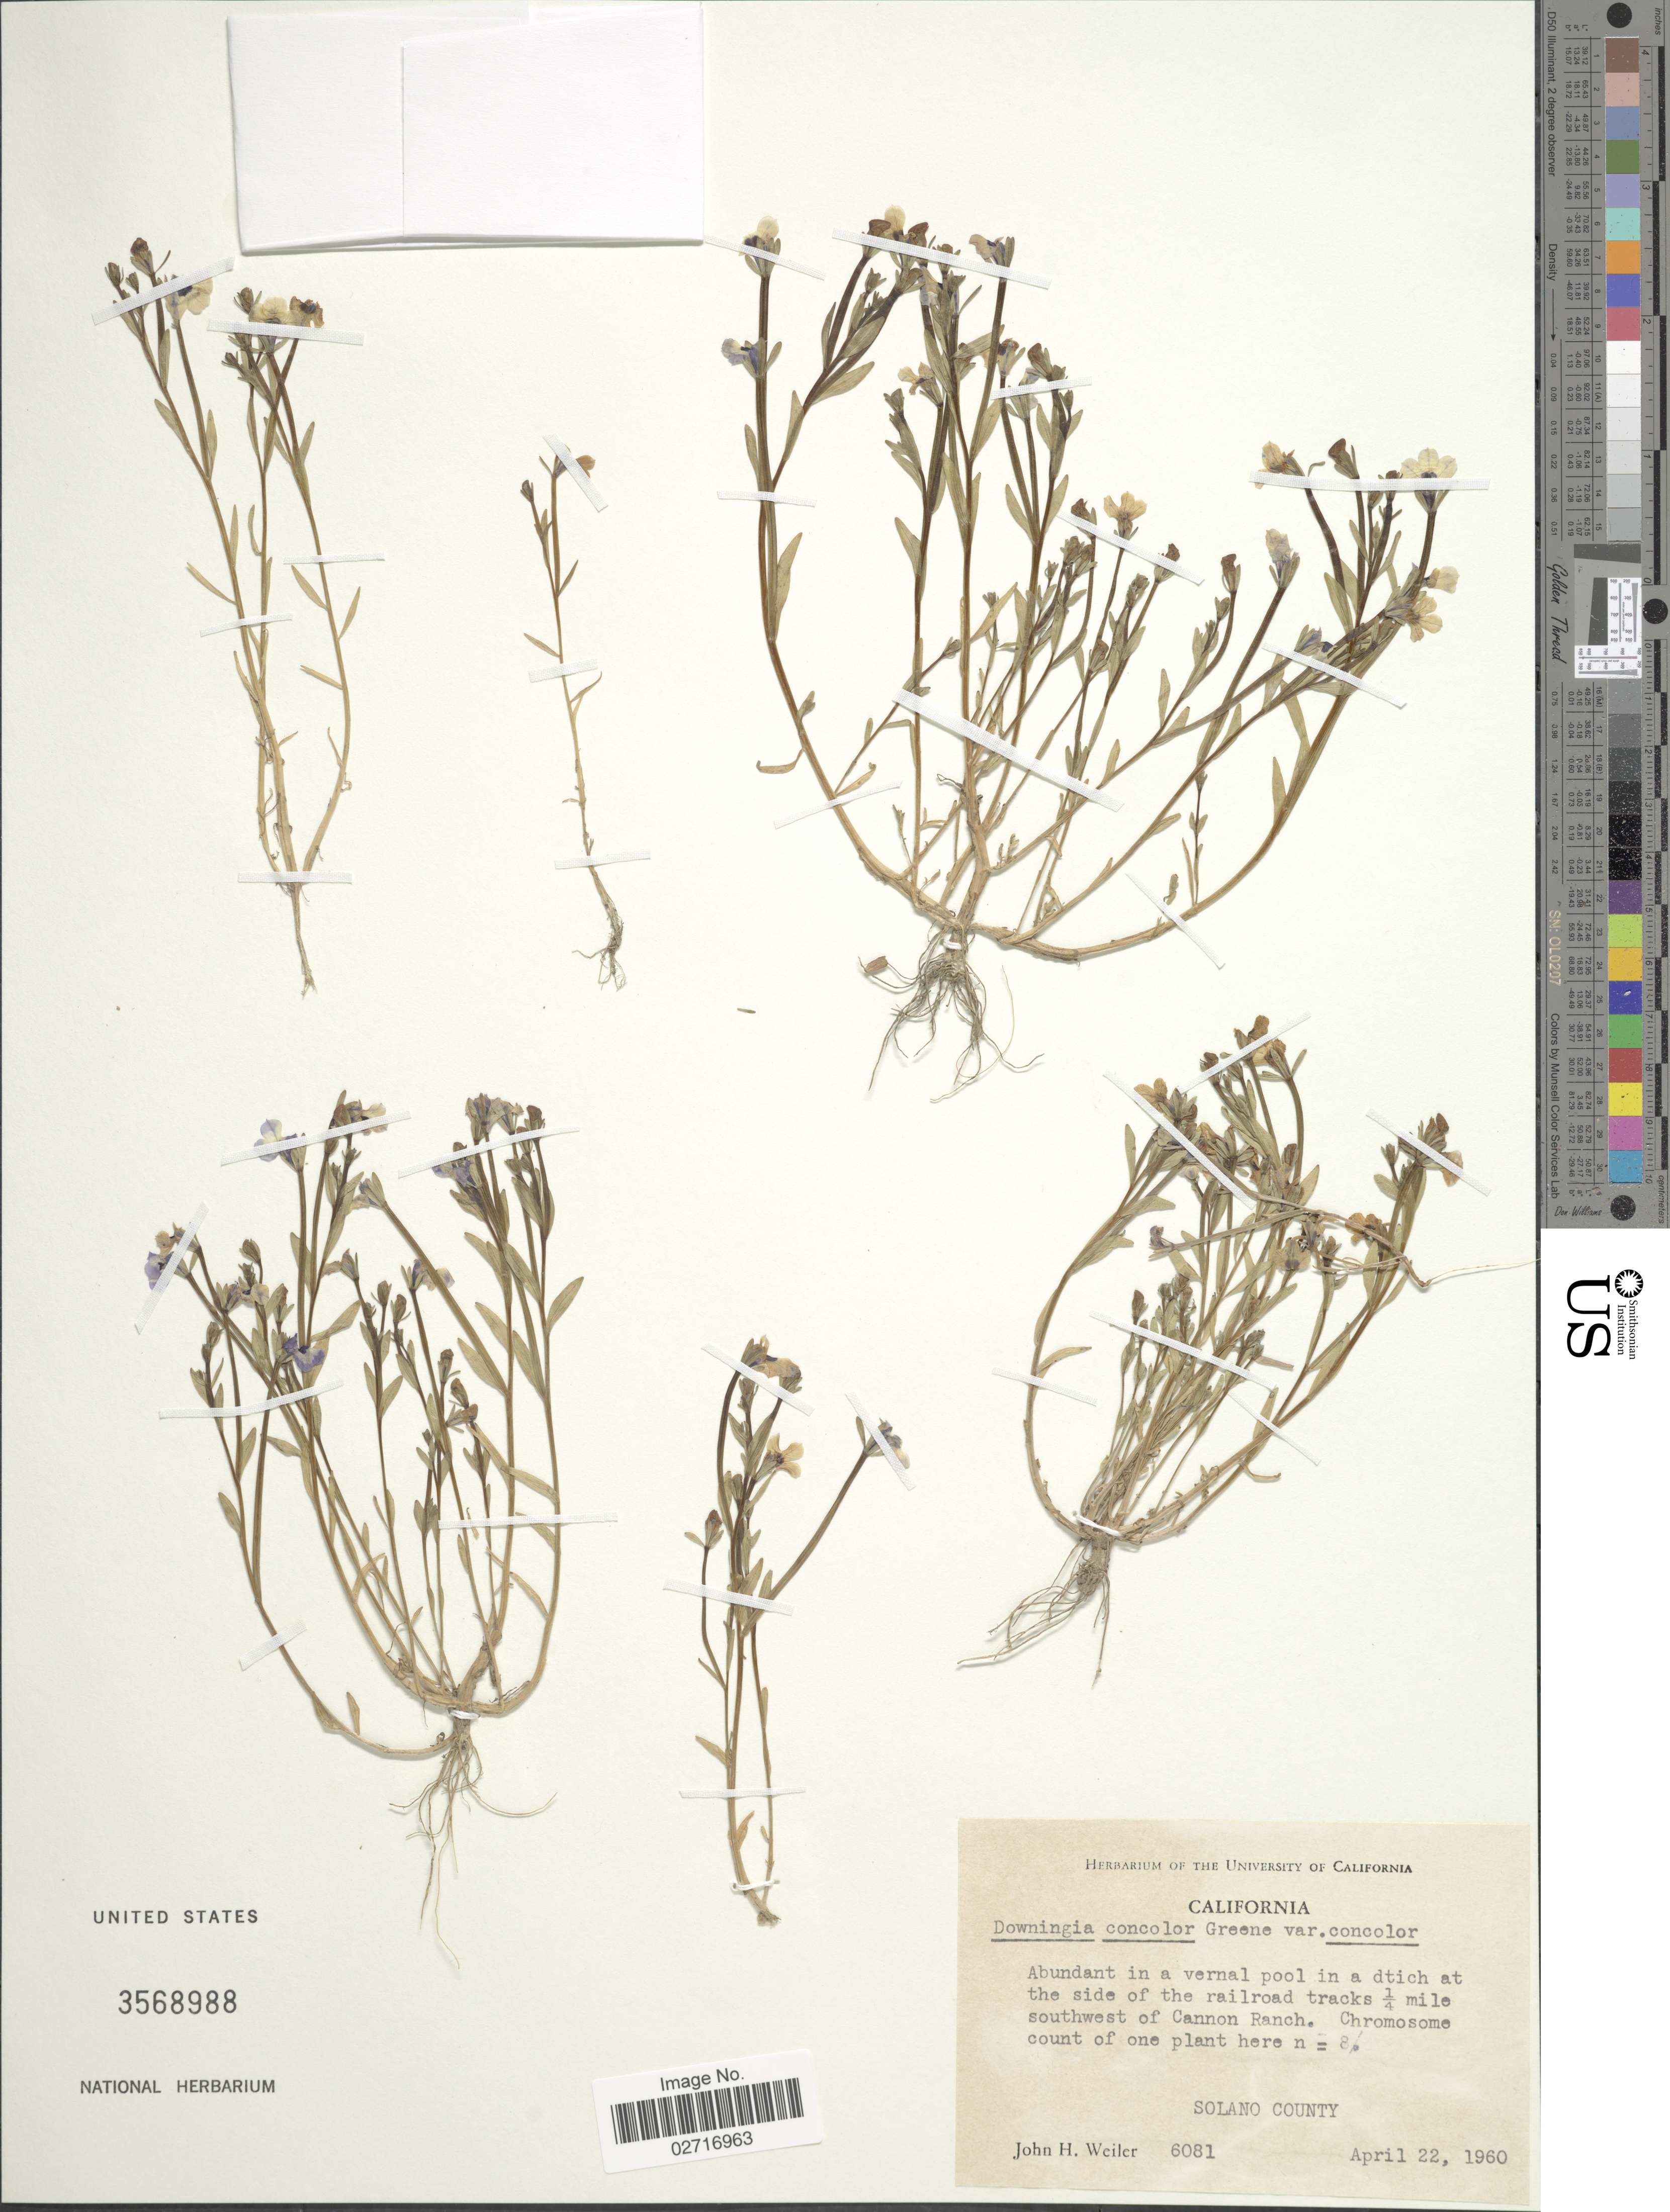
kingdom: Plantae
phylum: Tracheophyta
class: Magnoliopsida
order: Asterales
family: Campanulaceae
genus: Downingia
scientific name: Downingia concolor var. concolor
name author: Greene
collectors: J. H. Weiler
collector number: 6081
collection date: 1960-04-22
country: United States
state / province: California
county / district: Solano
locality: Abundant in a vernal pool in a ditch at the side of the railroad tracks ¼ mile southwest of Cannon Ranch. Solano County.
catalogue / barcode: US 3568988